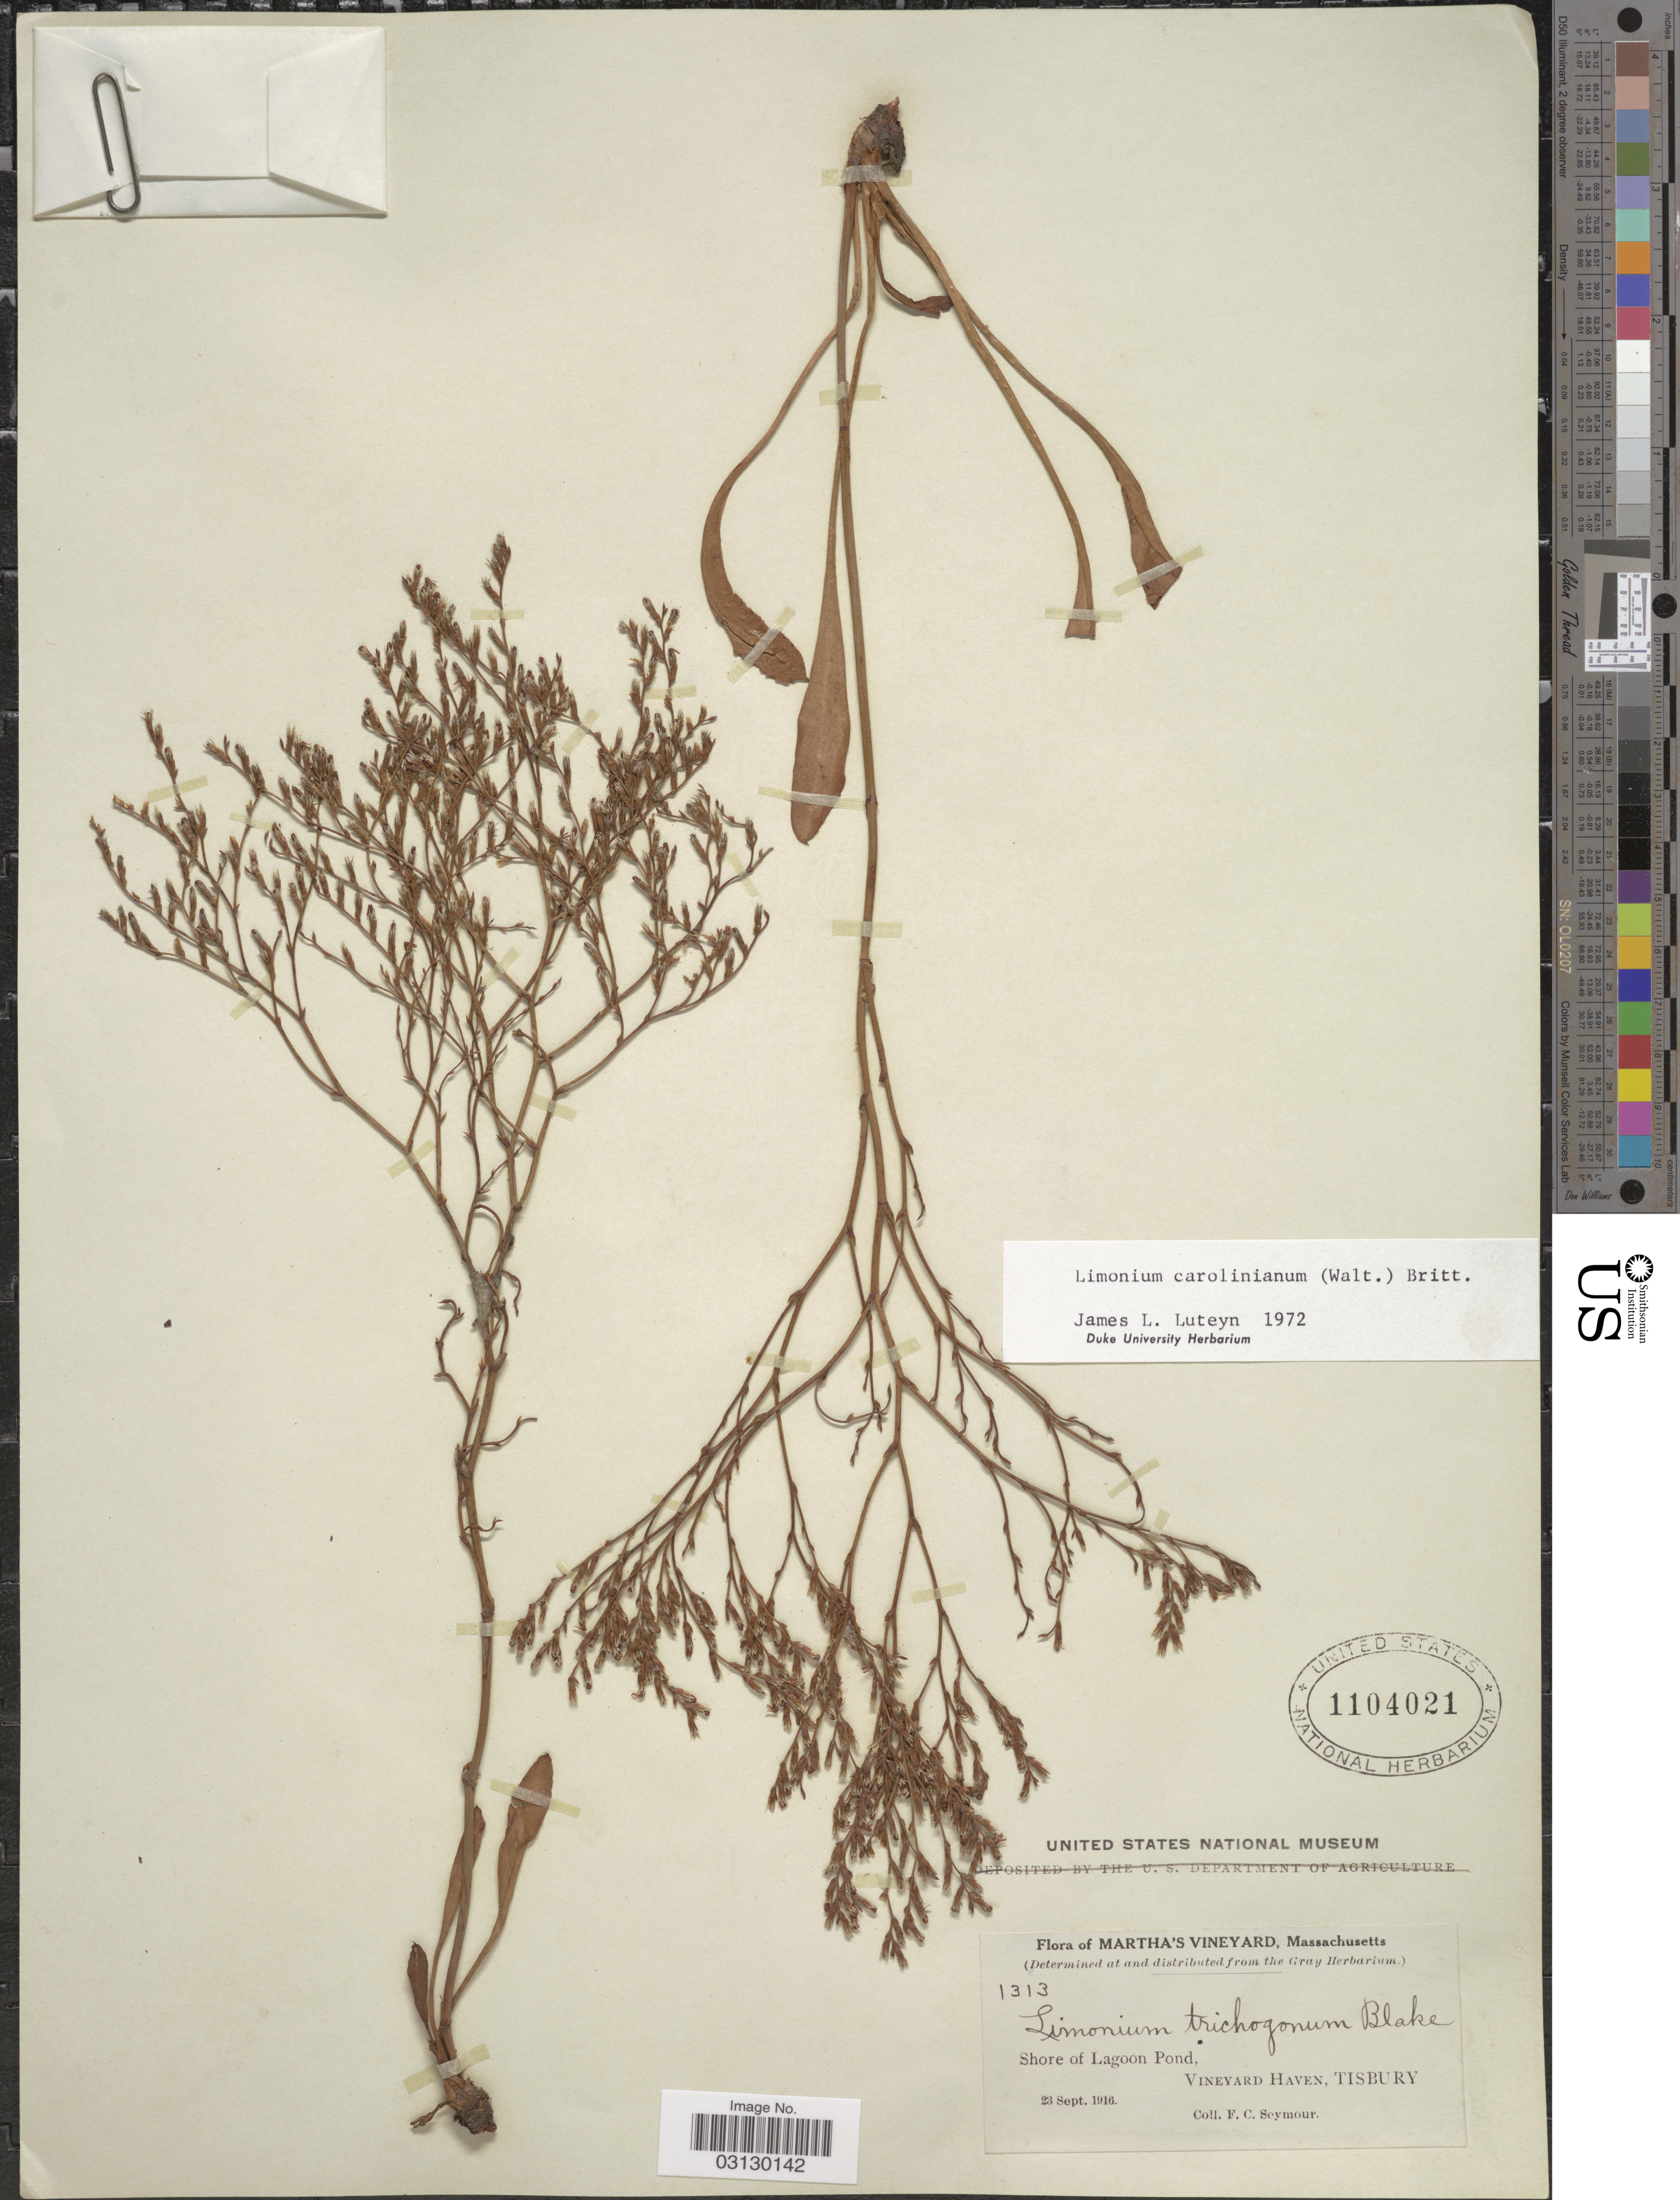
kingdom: Plantae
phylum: Tracheophyta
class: Magnoliopsida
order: Caryophyllales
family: Plumbaginaceae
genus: Limonium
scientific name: Limonium carolinianum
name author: (Walter) Britton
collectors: F. C. Seymour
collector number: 1313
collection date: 1916-09-23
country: United States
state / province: Massachusetts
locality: Martha's Vineyard. Shore of Lagoon Pond, Vineyard Haven, Tisbury.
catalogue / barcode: US 1104021